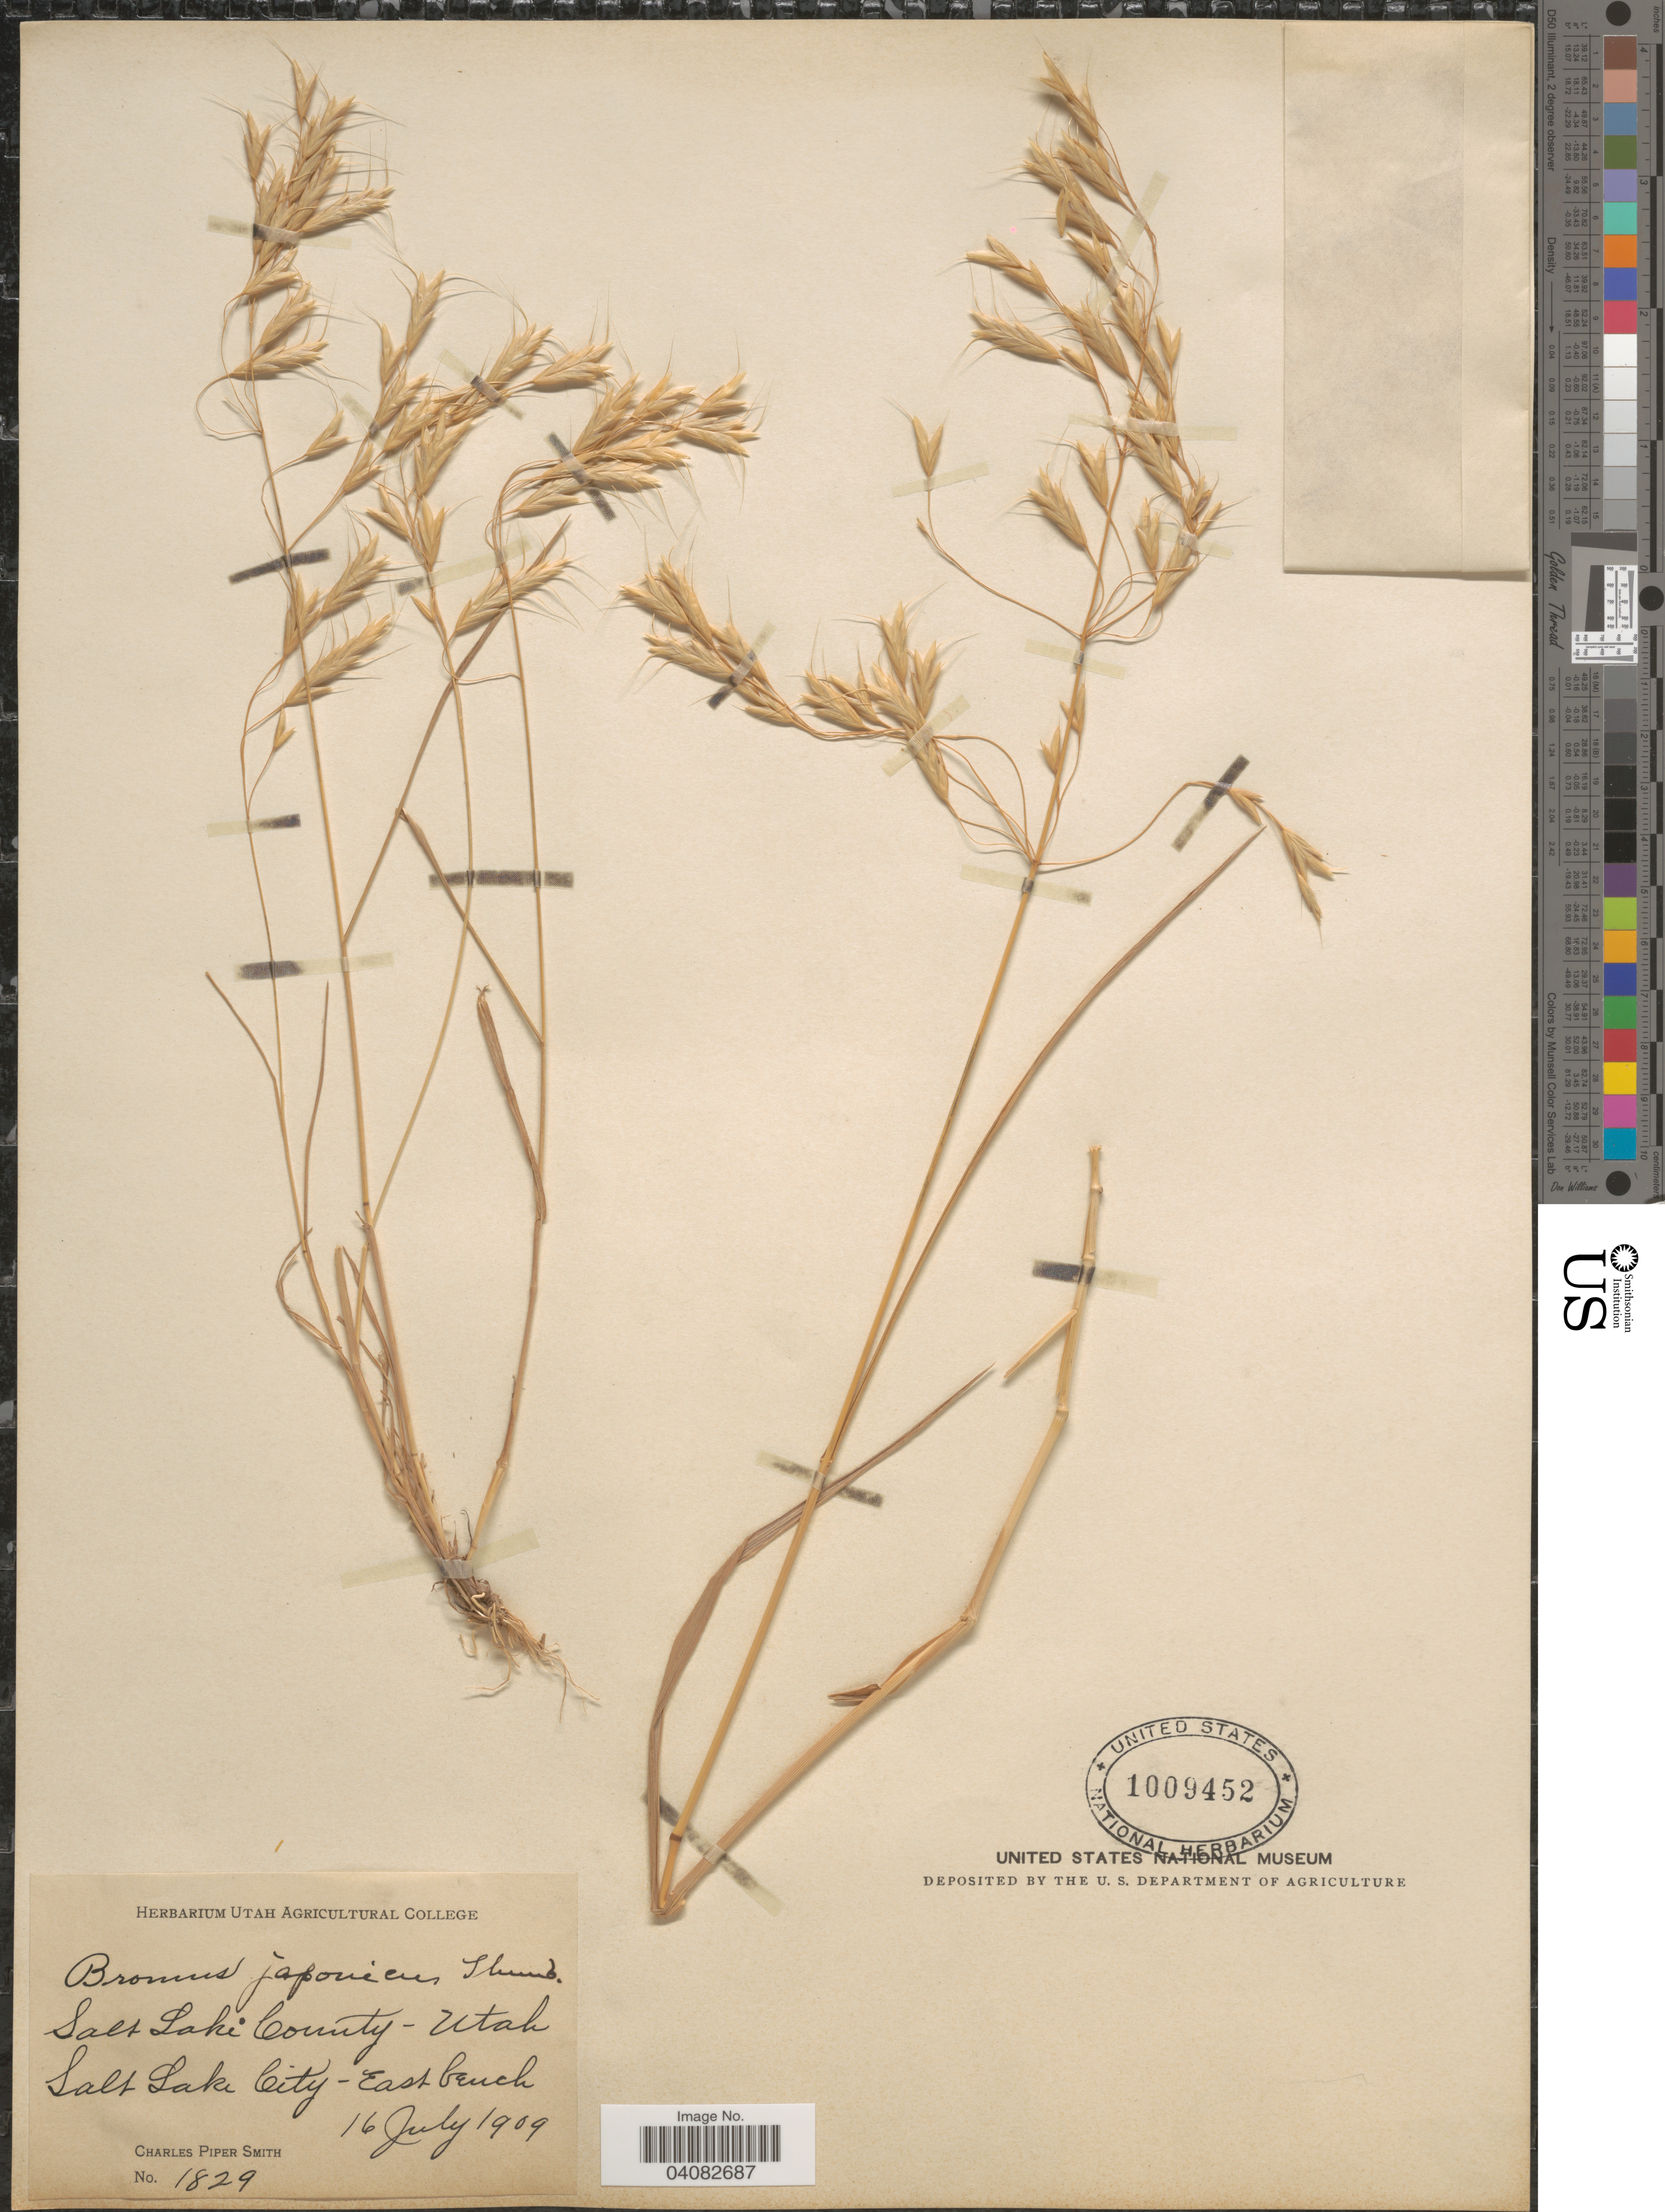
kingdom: Plantae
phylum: Tracheophyta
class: Liliopsida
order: Poales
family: Poaceae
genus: Bromus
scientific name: Bromus japonicus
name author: Houtt.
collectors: C. P. Smith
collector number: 1829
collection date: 1909-07-16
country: United States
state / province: Utah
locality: Salt Lake County. Salt Lake City - East bench.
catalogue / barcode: US 1009452